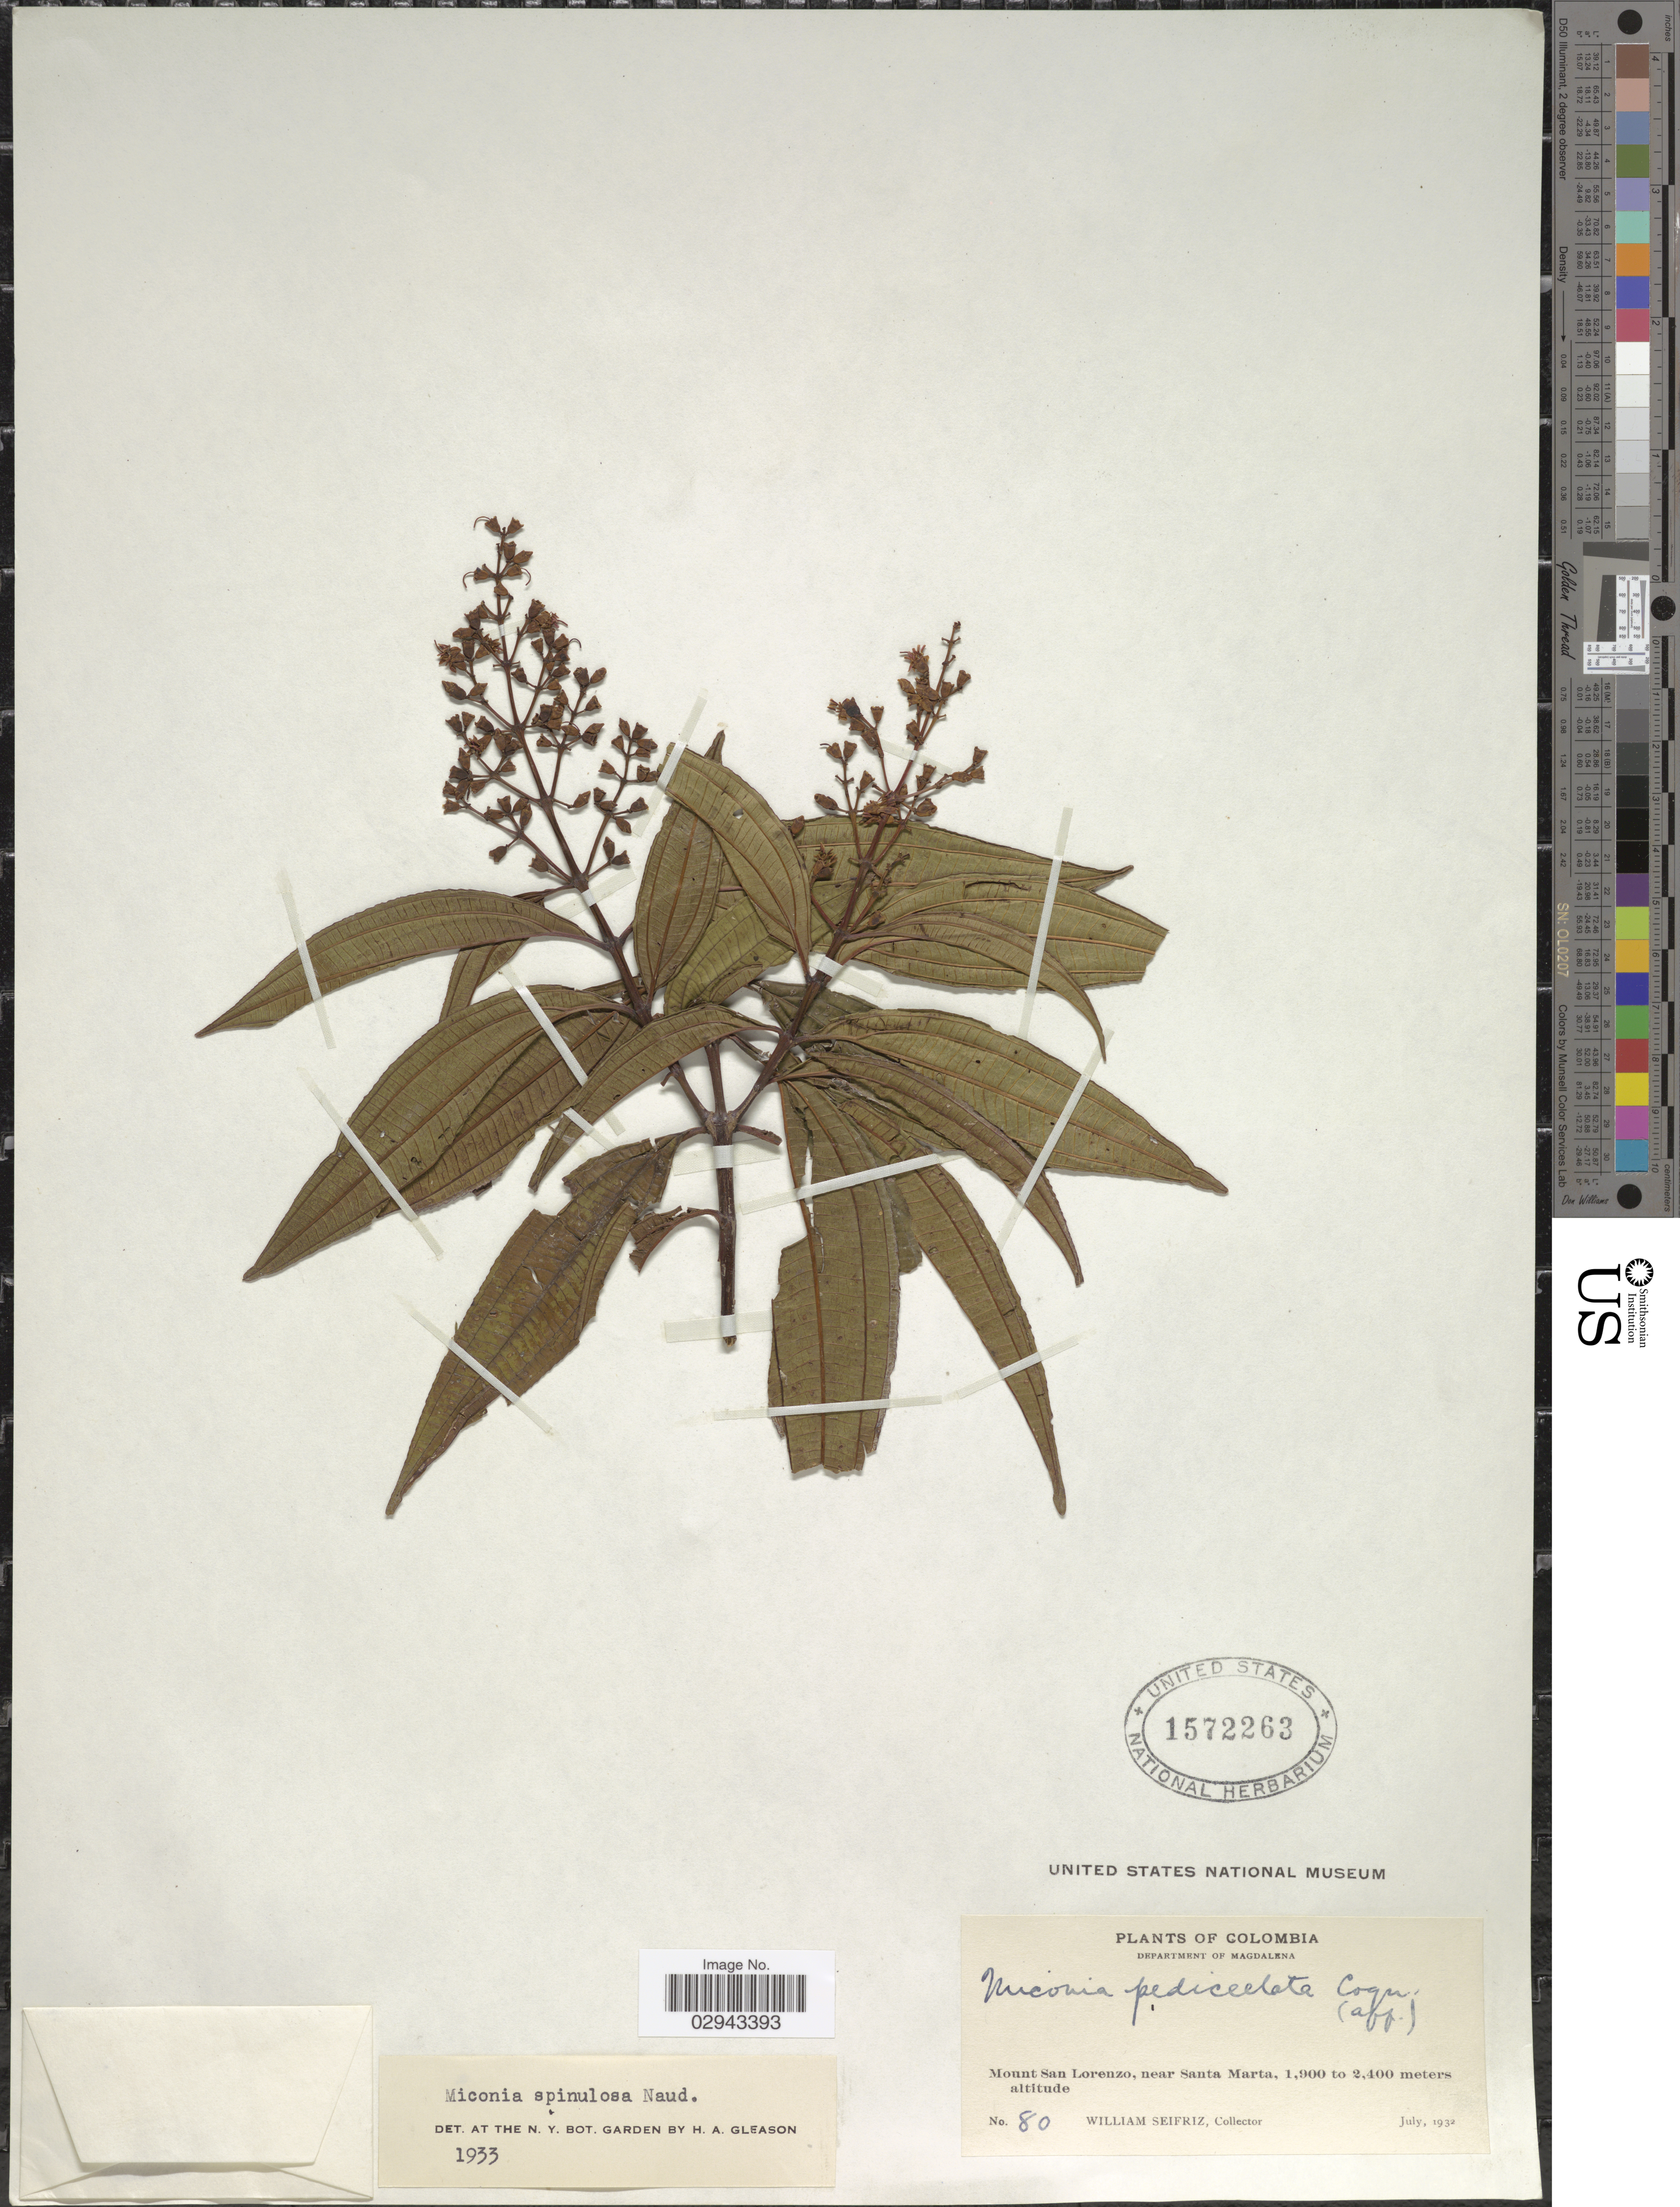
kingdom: Plantae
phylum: Tracheophyta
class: Magnoliopsida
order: Myrtales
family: Melastomataceae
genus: Miconia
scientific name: Miconia spinulosa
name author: Naudin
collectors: W. Seifriz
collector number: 80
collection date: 1932-07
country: Colombia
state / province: Magdalena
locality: Department of Magdalena. Mount San Lorenzo, near Santa Marta.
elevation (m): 1900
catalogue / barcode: US 1572263